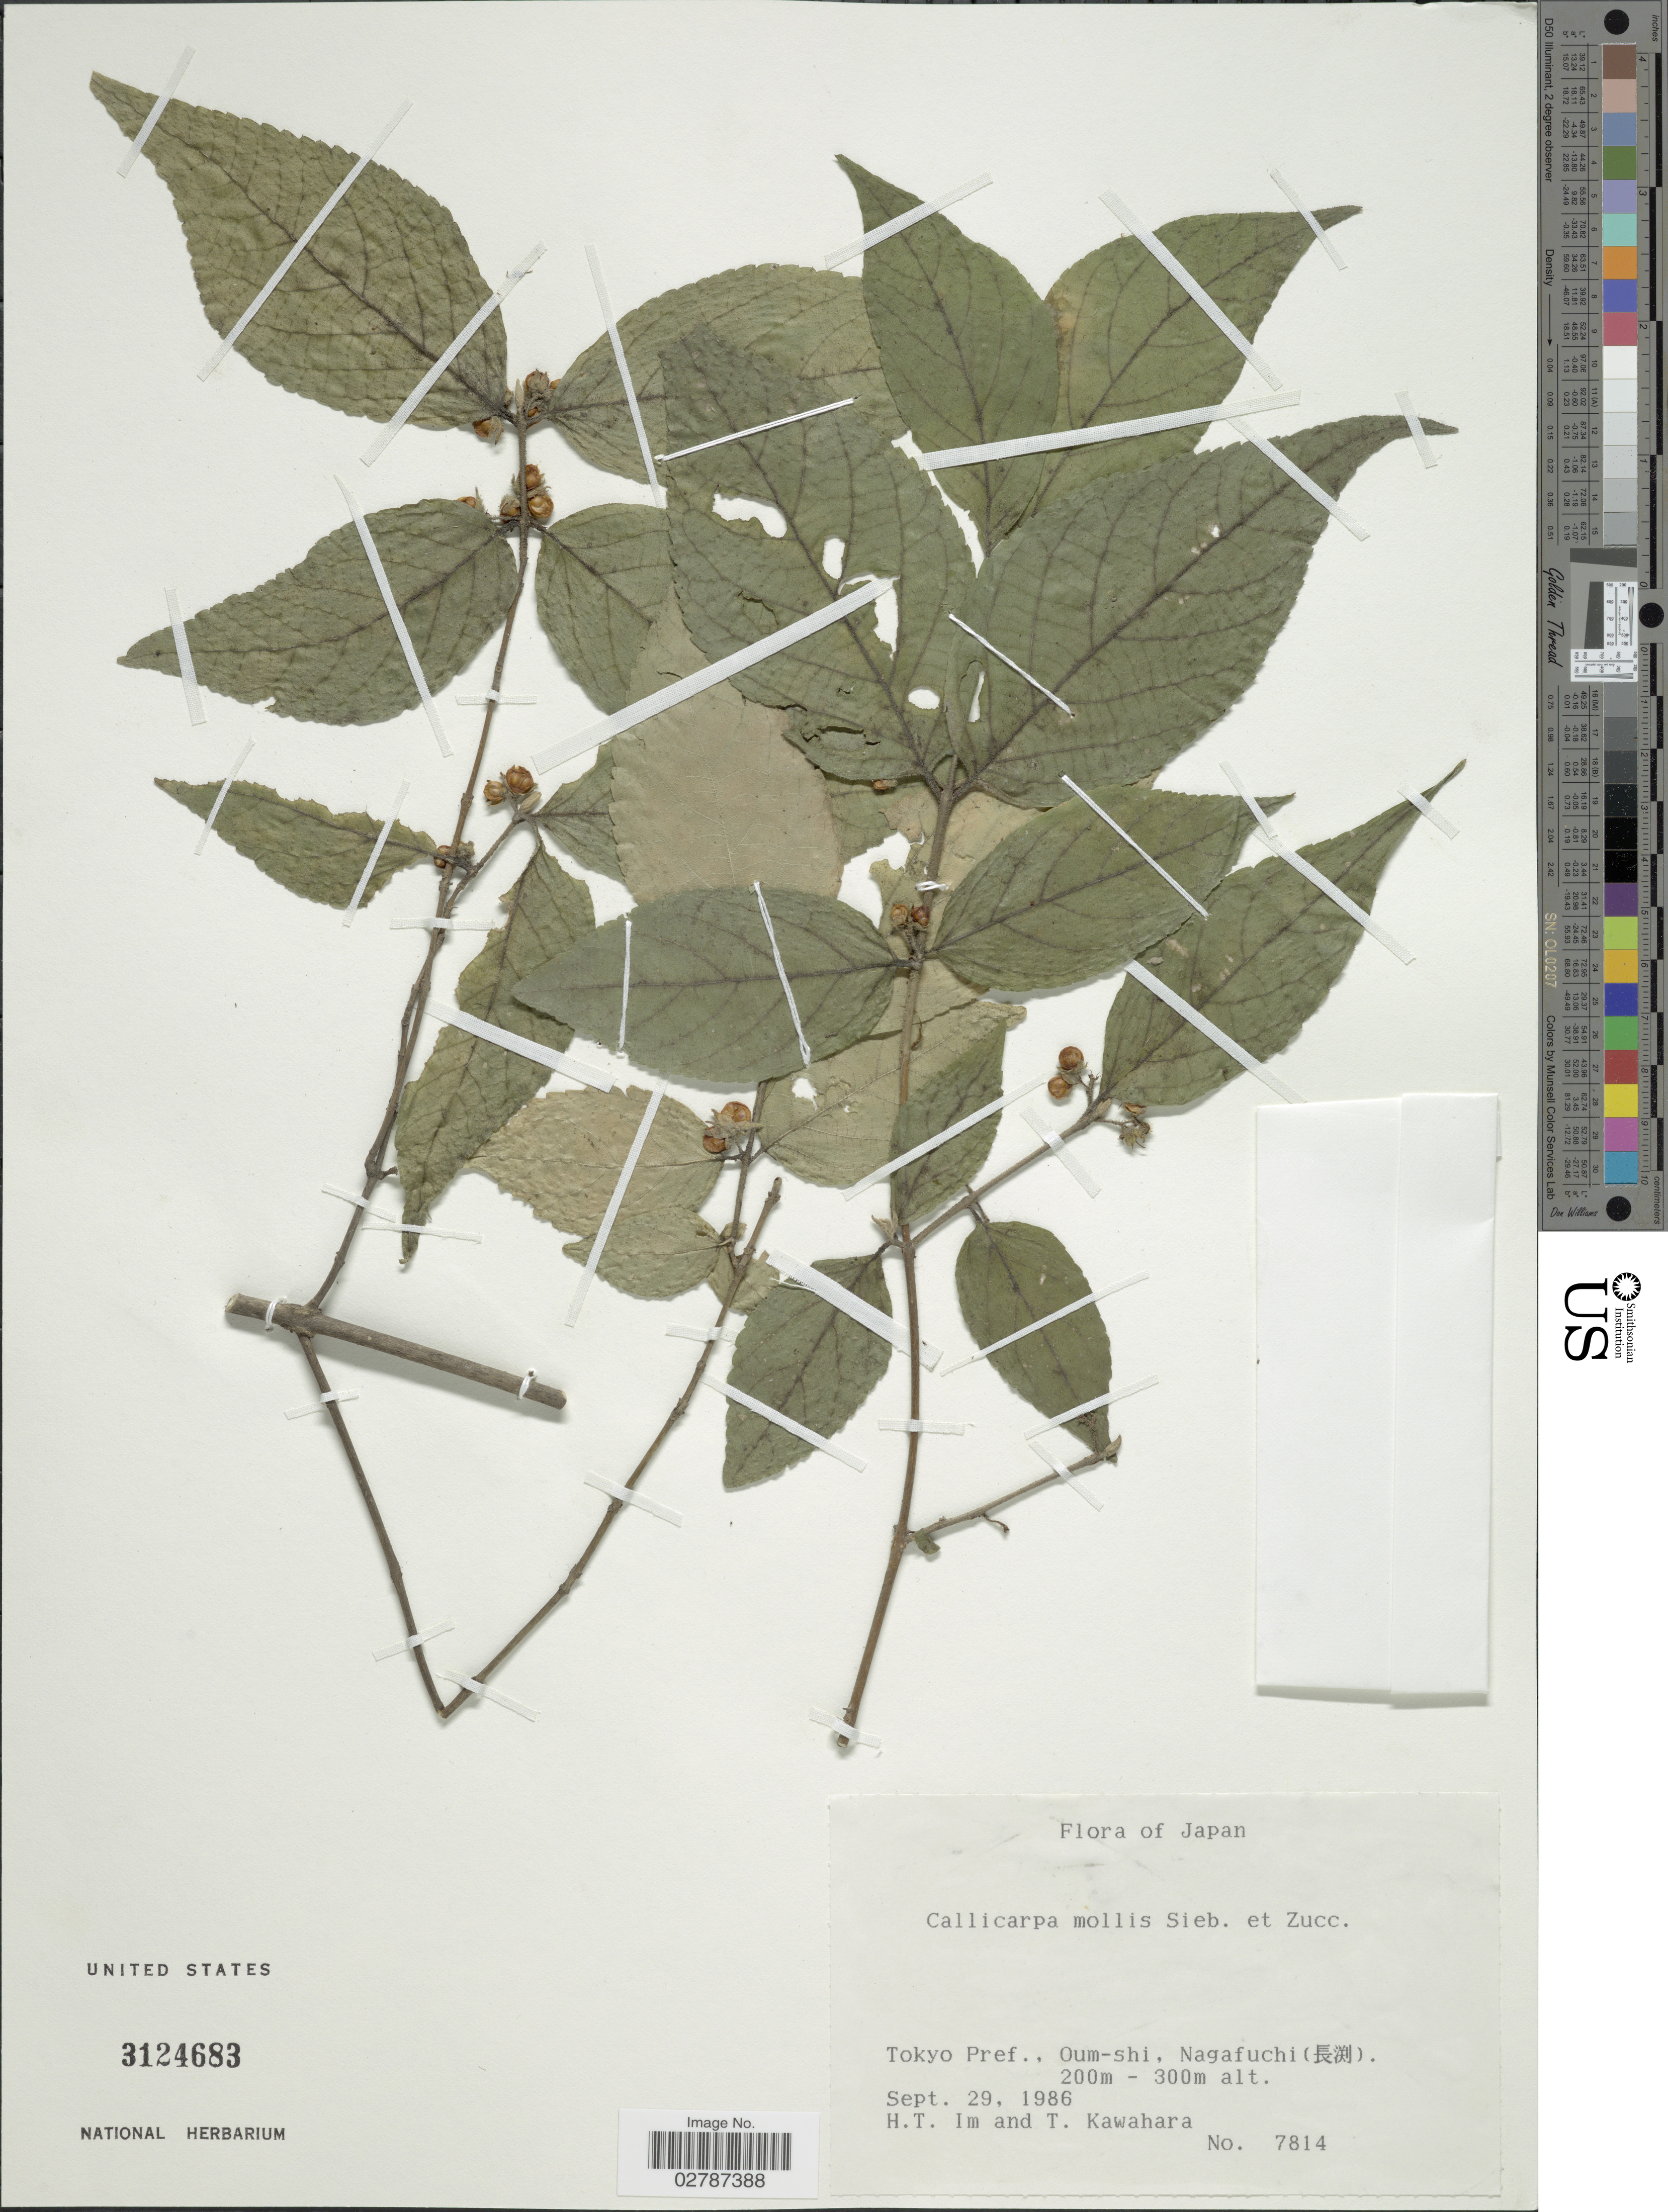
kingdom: Plantae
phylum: Tracheophyta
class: Magnoliopsida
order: Lamiales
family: Lamiaceae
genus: Callicarpa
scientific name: Callicarpa mollis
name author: Siebold & Zucc.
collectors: H. Im & T. Kawahara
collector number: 7814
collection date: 1986-09-29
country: Japan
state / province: Tokyo, Federal City of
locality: Tokyo Pref., Oum-shi, Nagafuchi (X)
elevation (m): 200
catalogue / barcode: US 3124683